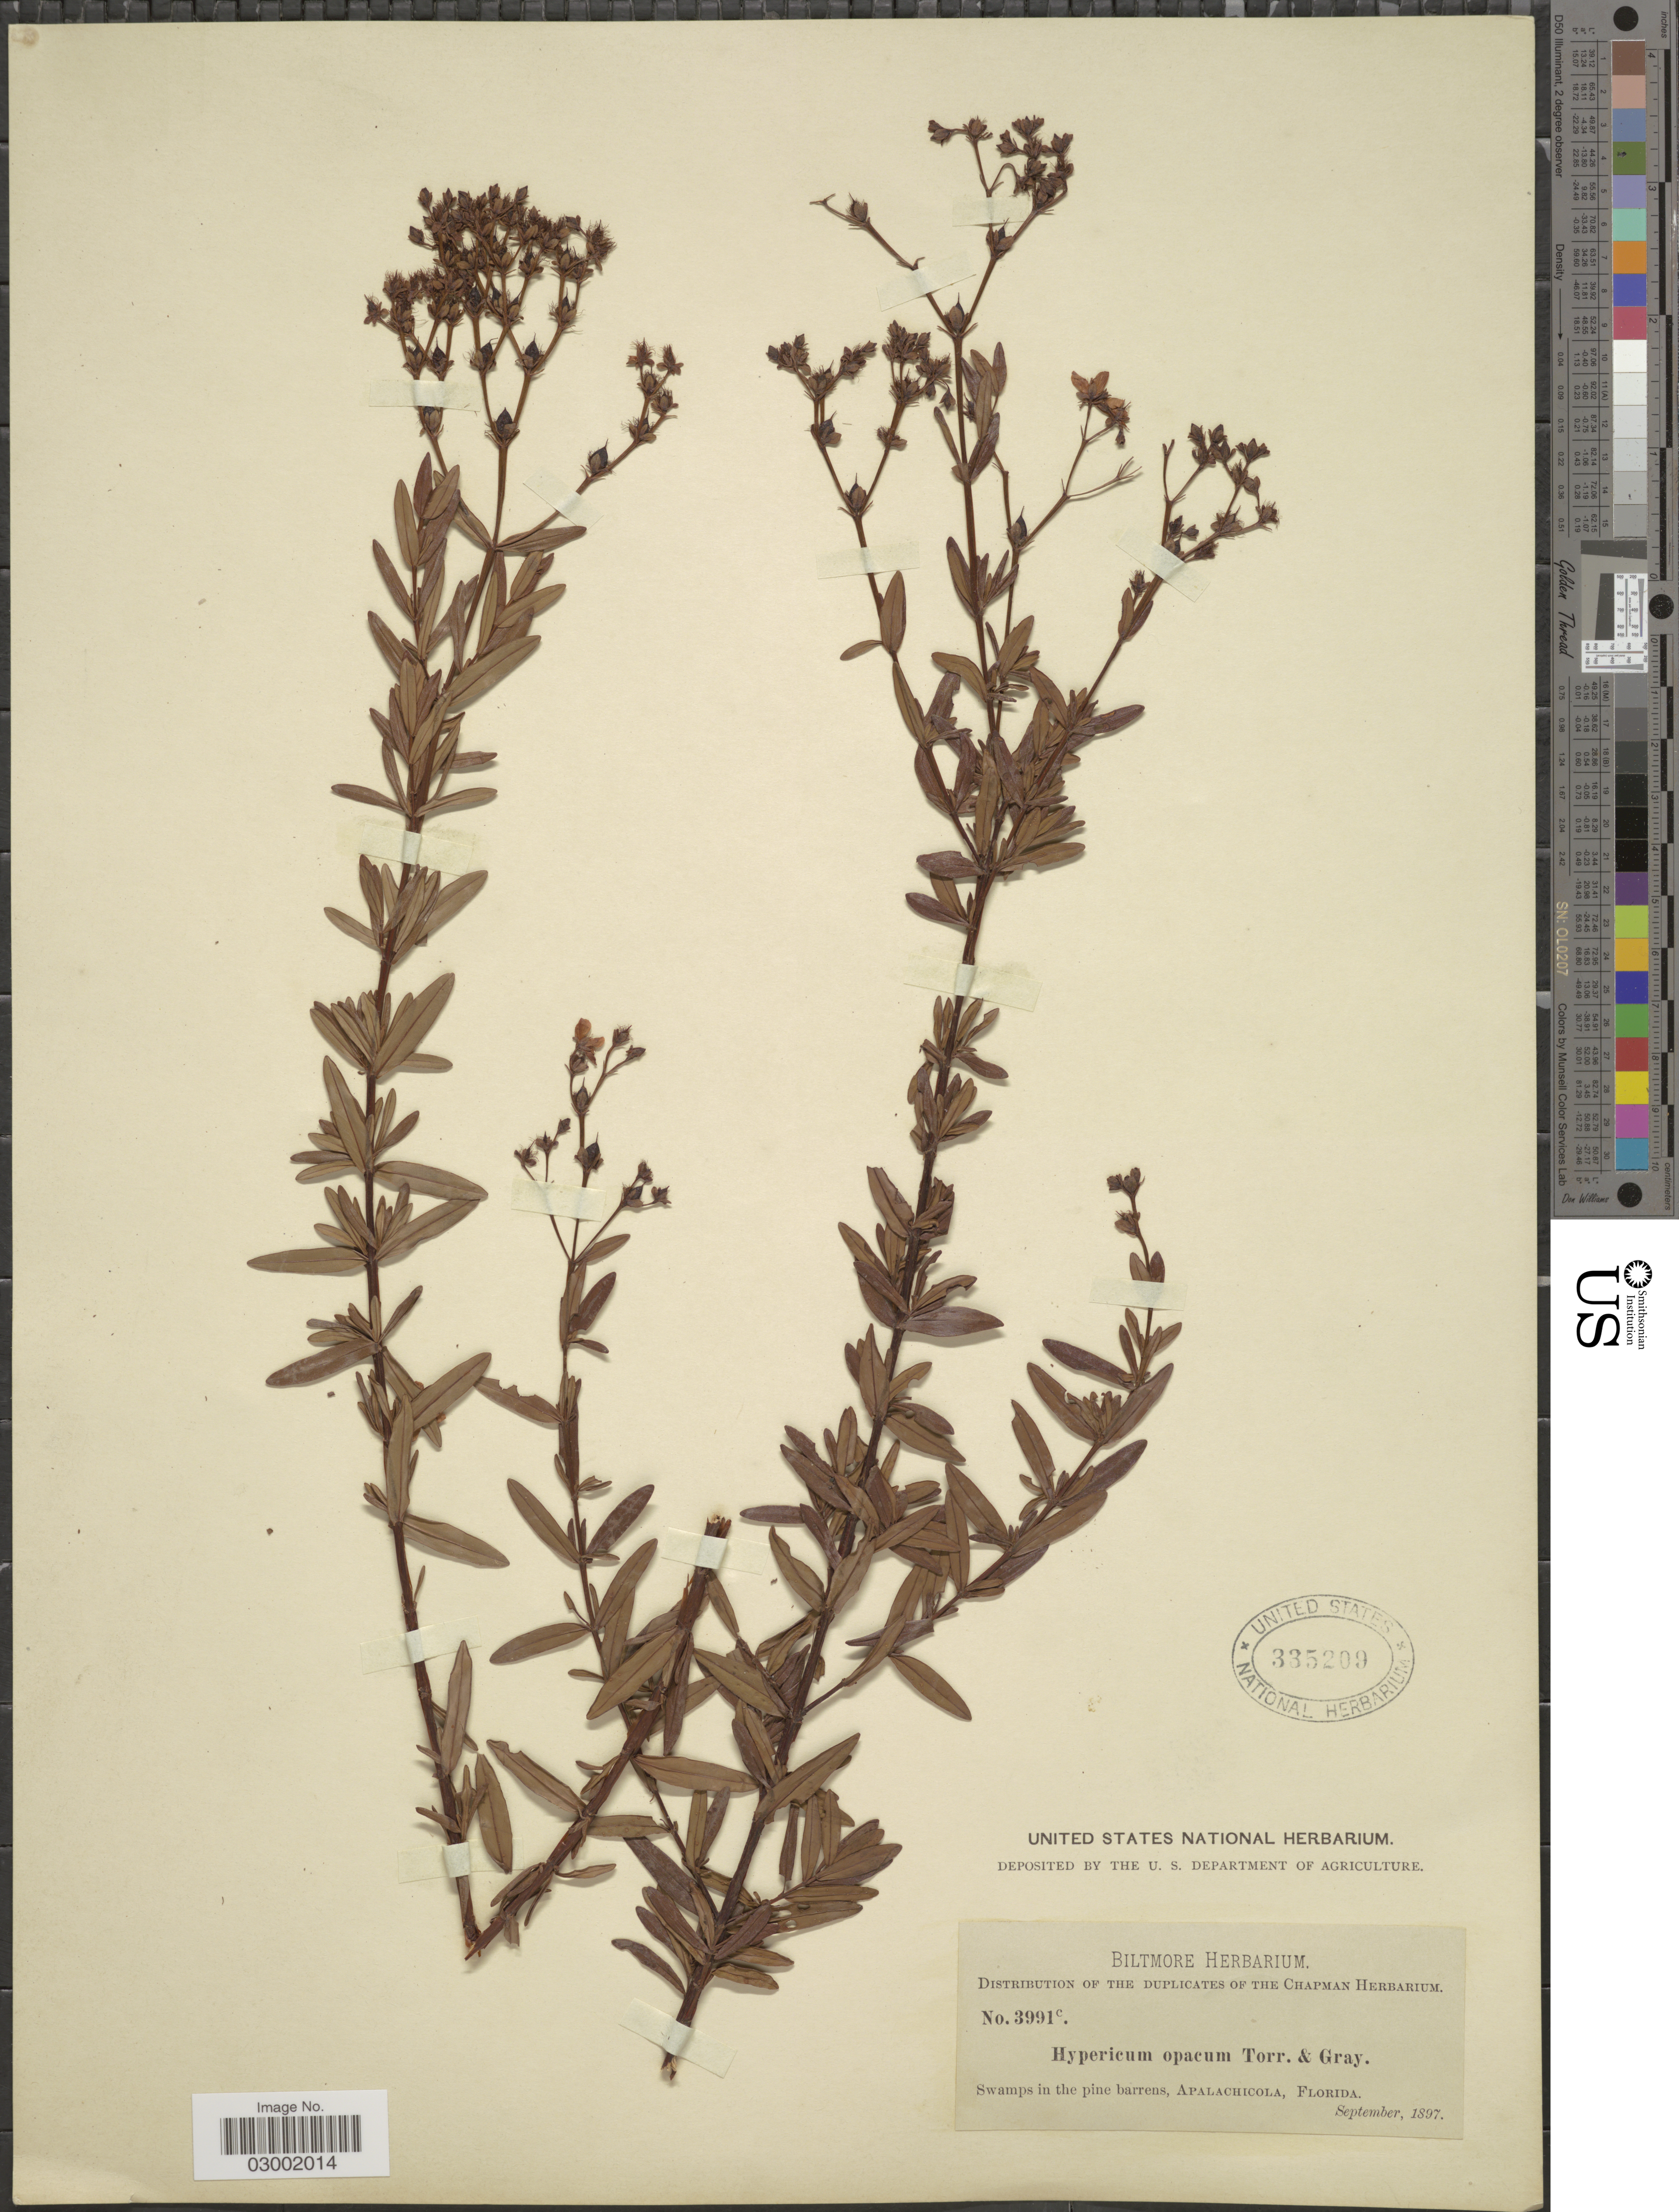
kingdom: Plantae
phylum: Tracheophyta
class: Magnoliopsida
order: Malpighiales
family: Hypericaceae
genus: Hypericum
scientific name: Hypericum opacum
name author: Torr. & A. Gray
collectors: ex herb. Biltmore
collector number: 3991c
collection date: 1897-09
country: United States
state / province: Florida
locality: Swamps in the pine barrens Apalachicola.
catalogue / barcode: US 335209